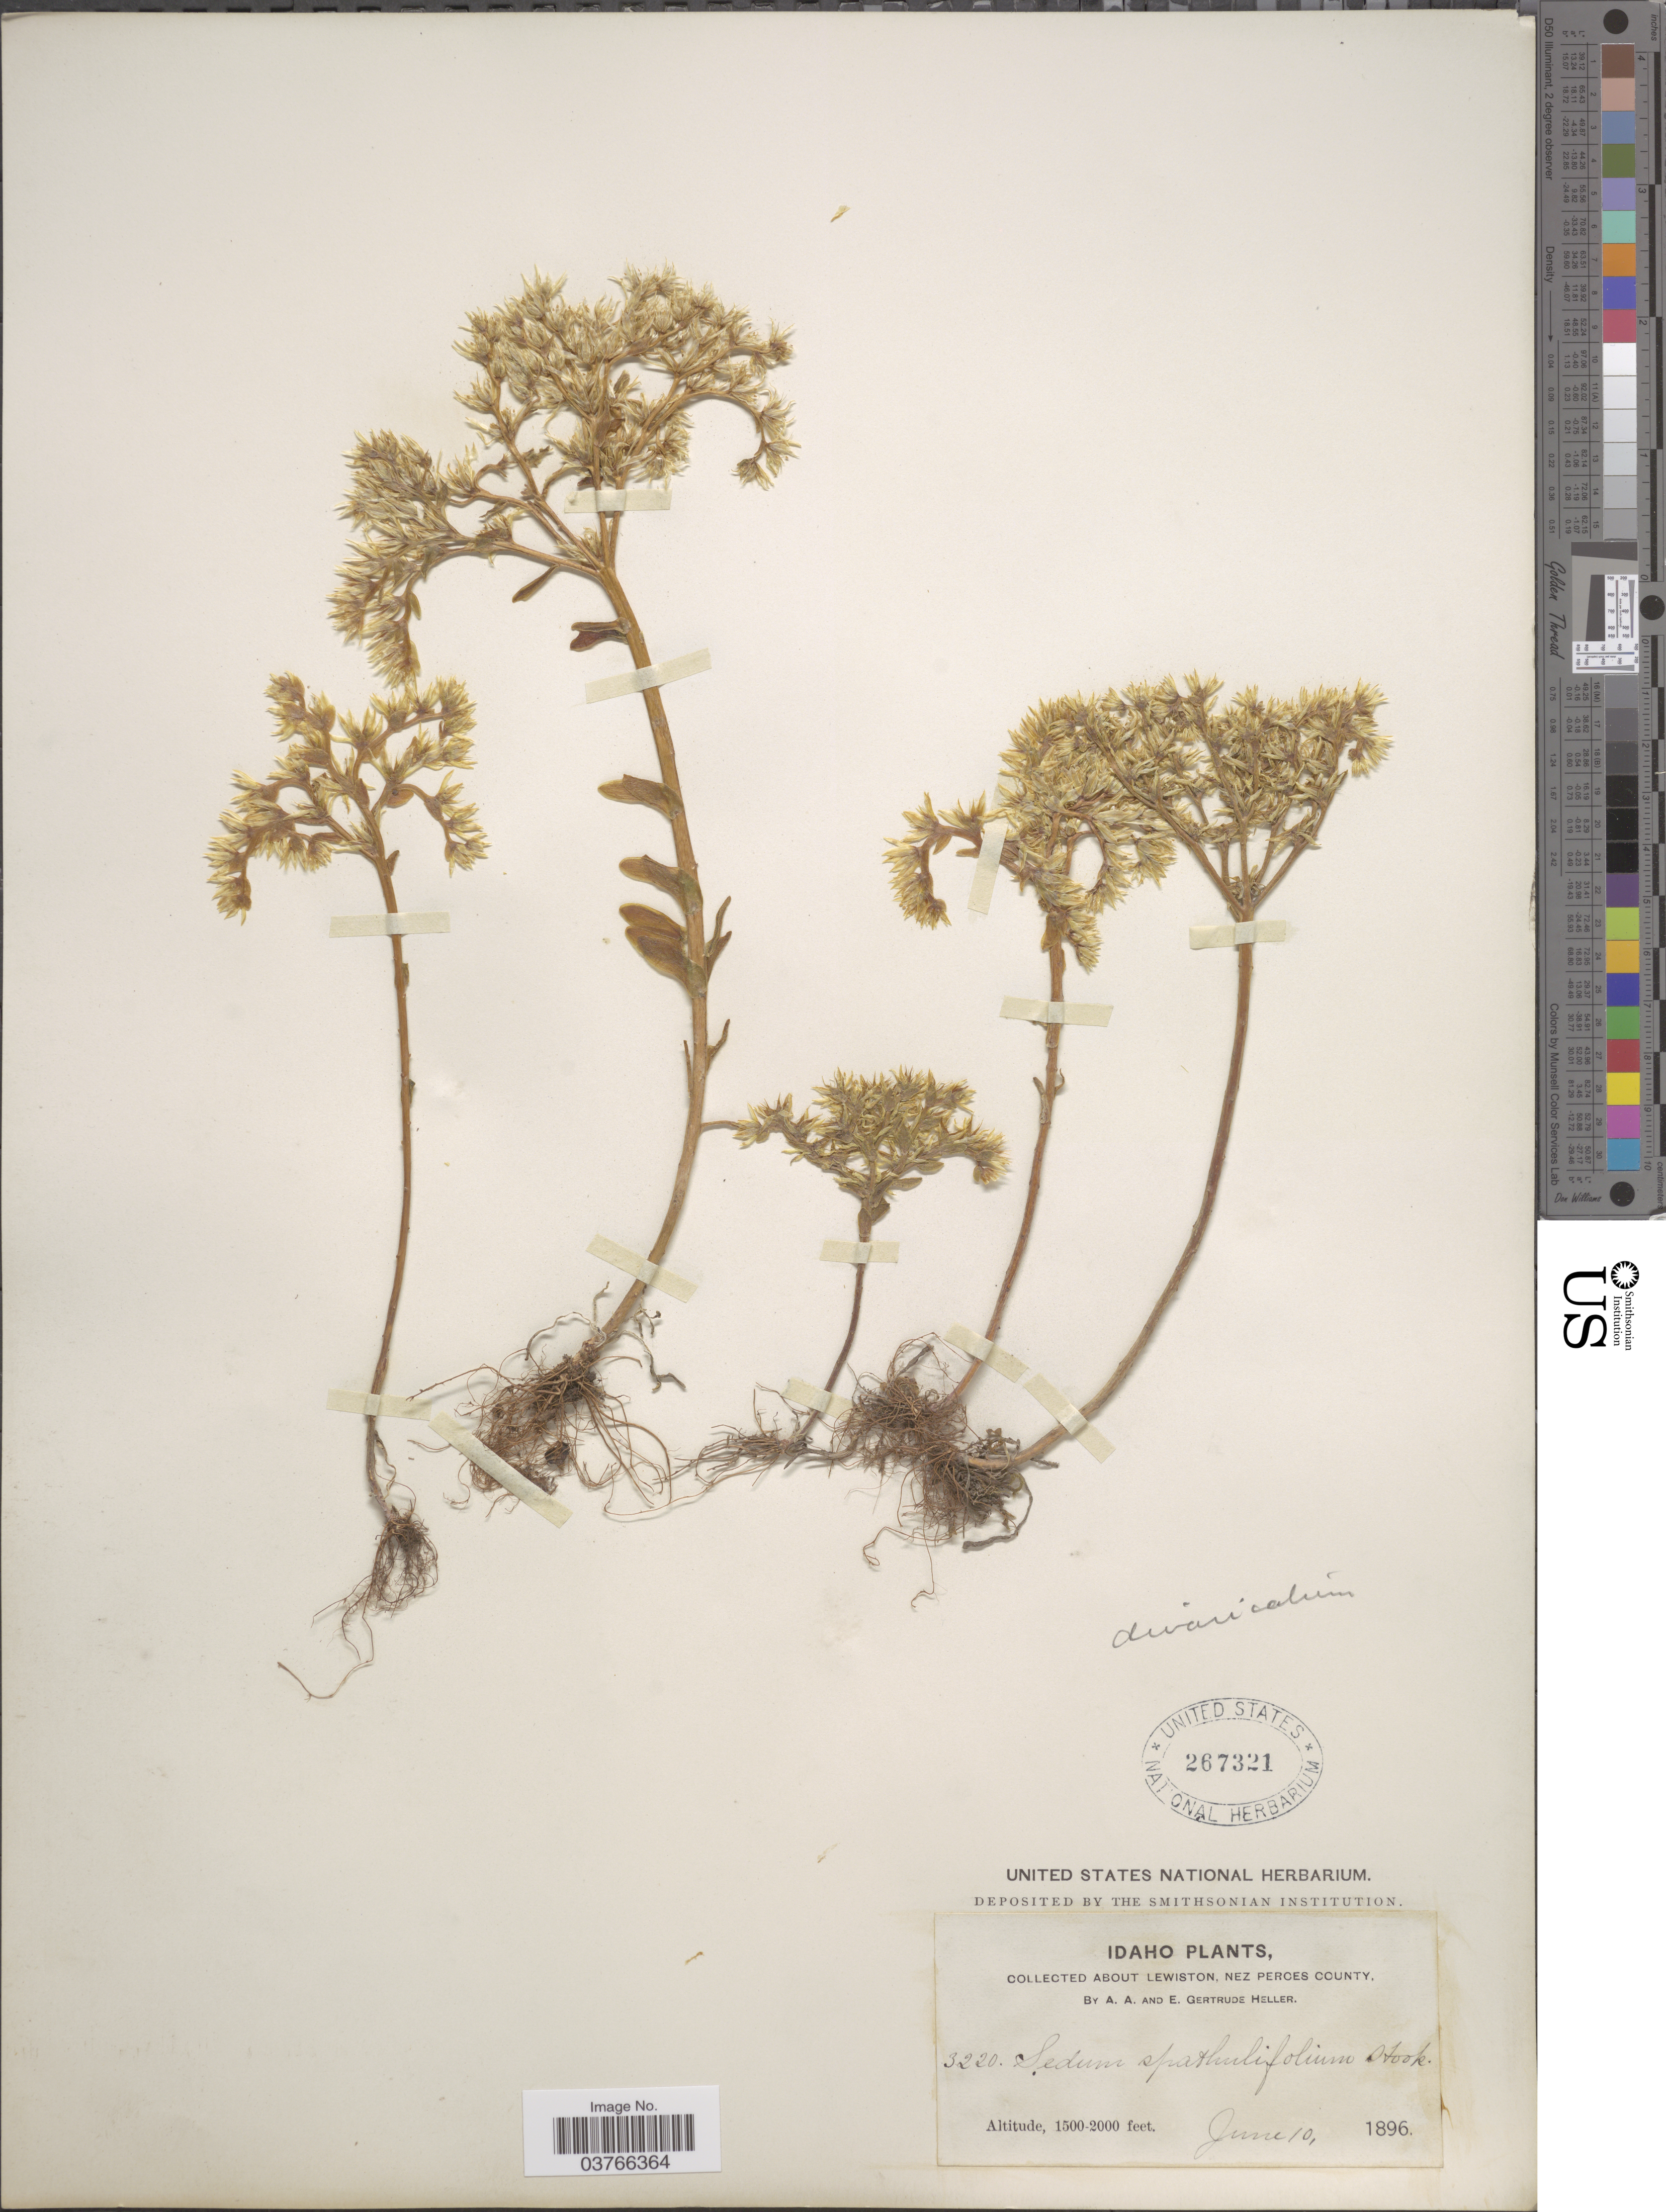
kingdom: Plantae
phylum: Tracheophyta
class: Magnoliopsida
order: Saxifragales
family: Crassulaceae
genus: Sedum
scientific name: Sedum leibergii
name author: Britton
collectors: A. A. Heller & E. G. Heller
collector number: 3220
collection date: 1896-06-10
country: United States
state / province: Idaho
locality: About Lewiston, Nez Perces County.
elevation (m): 457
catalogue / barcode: US 267321